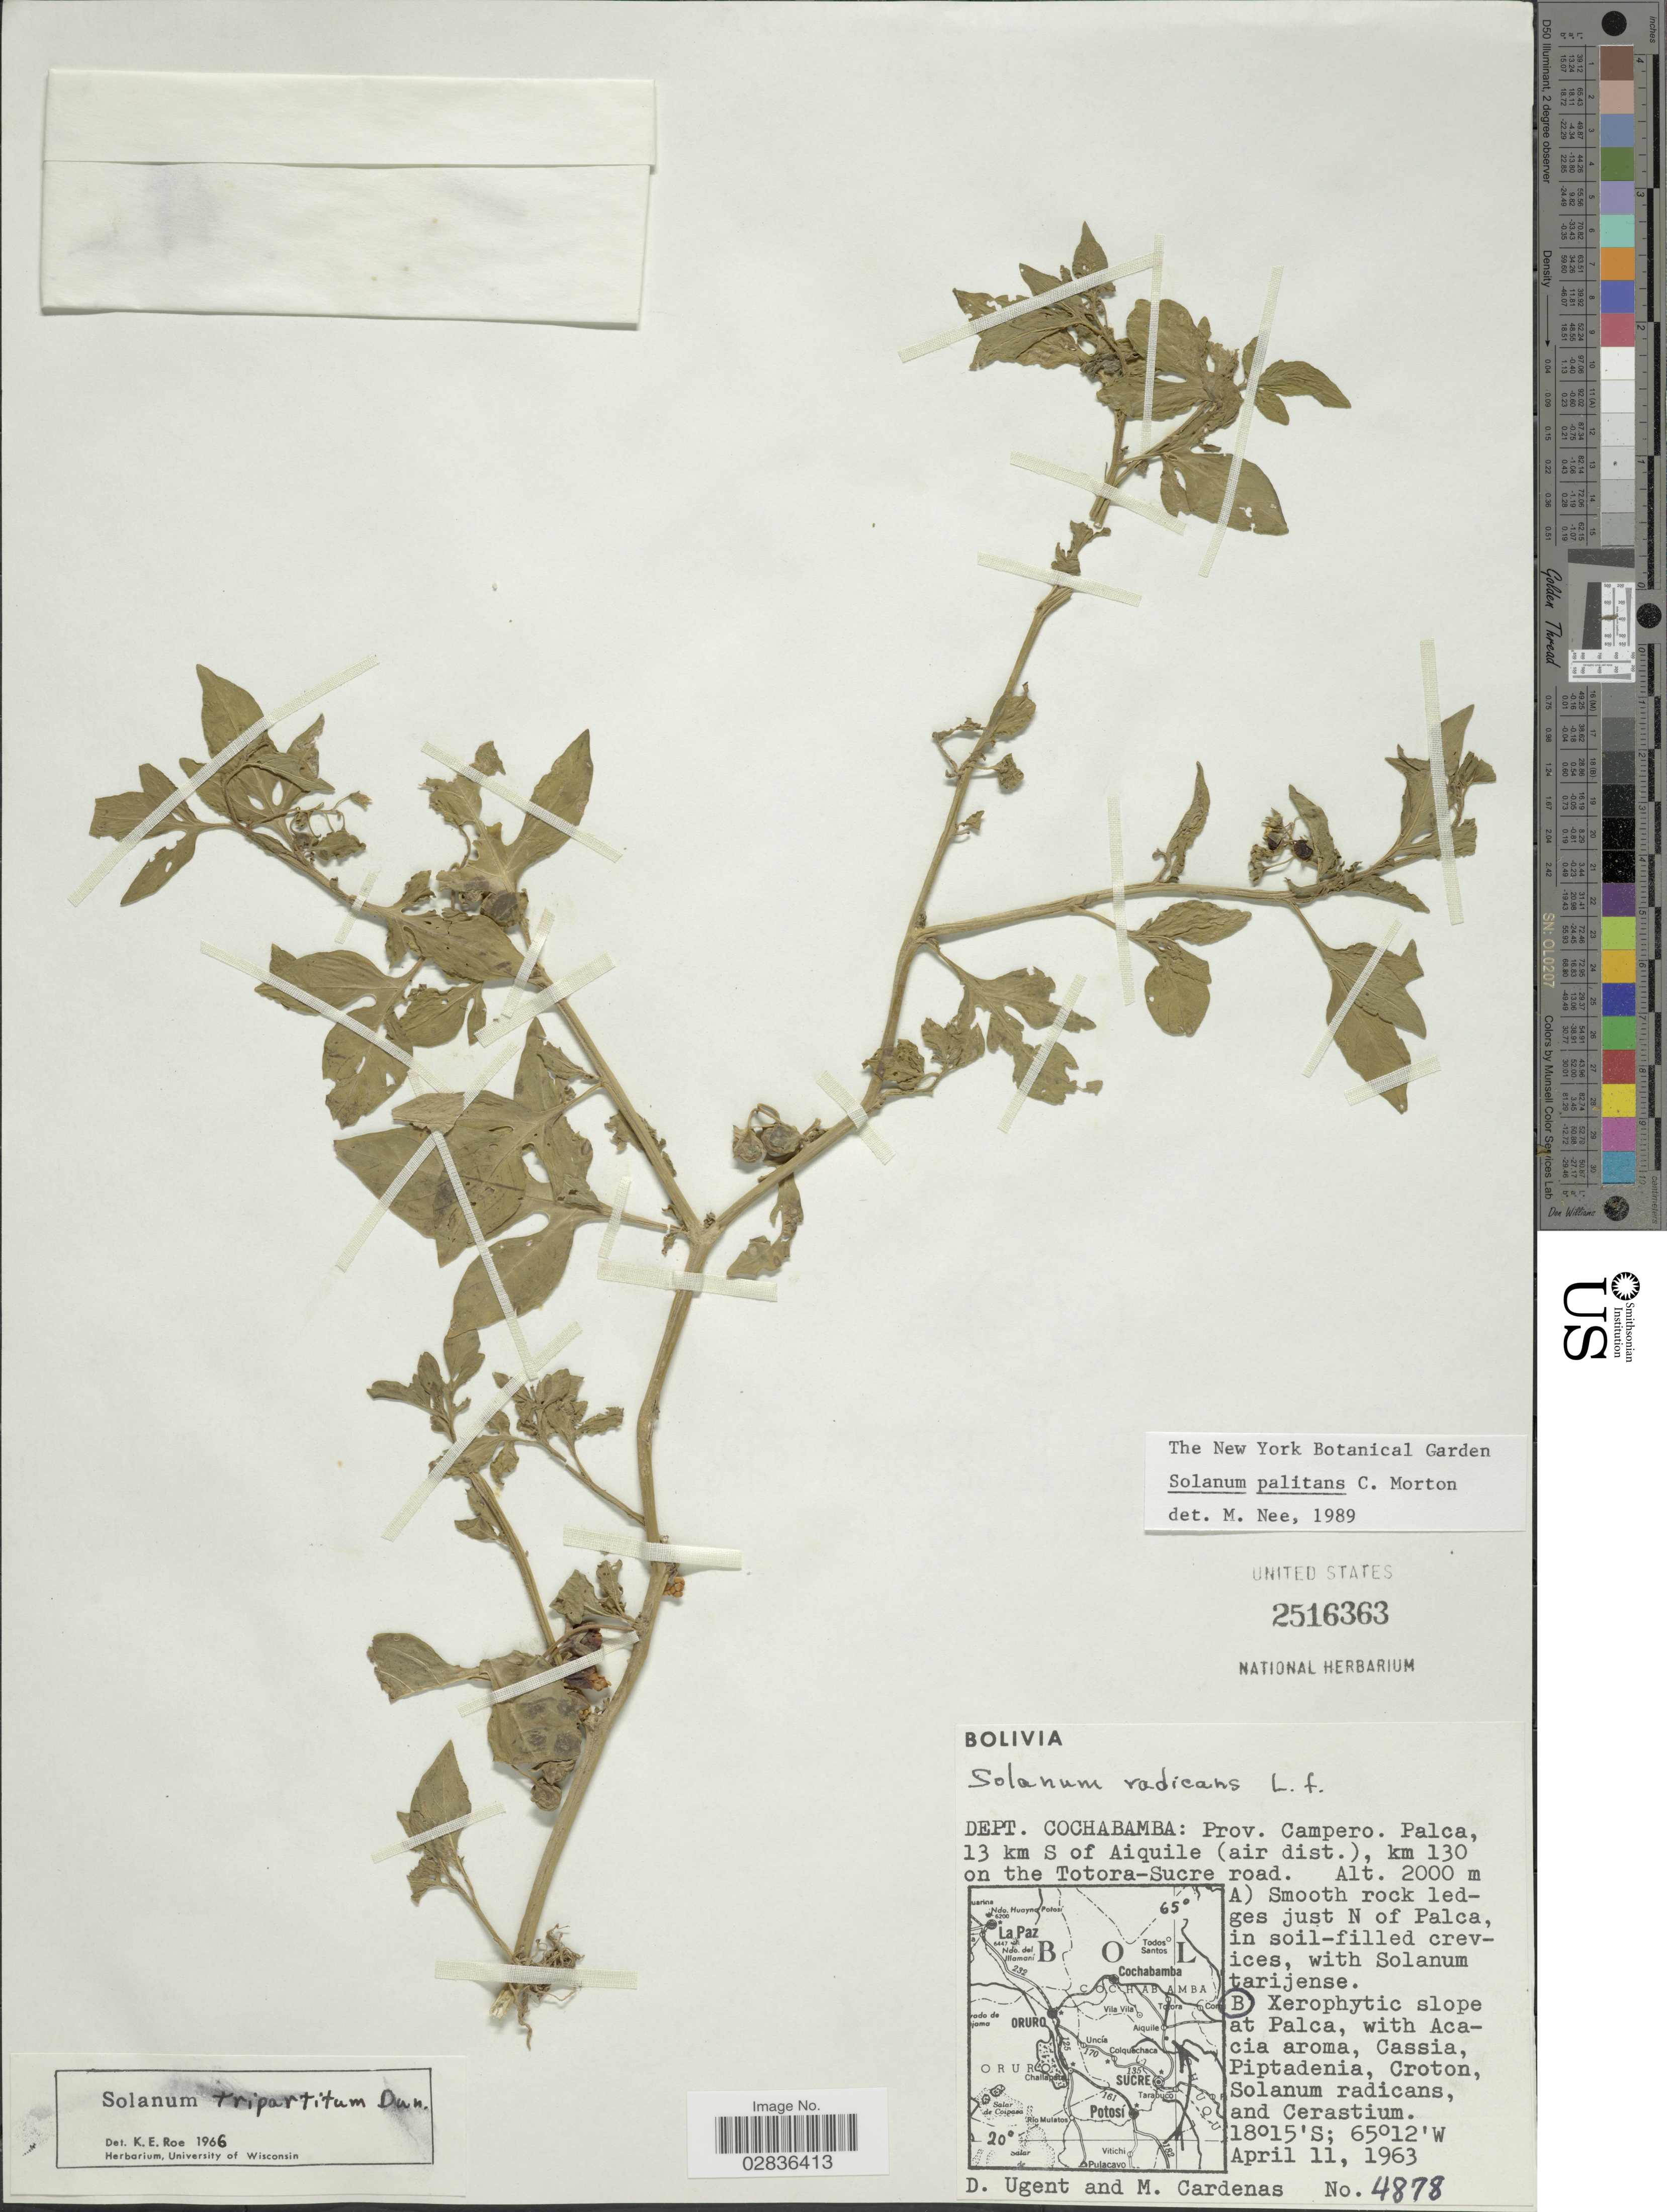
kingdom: Plantae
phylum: Tracheophyta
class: Magnoliopsida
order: Solanales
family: Solanaceae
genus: Solanum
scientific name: Solanum palitans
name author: C.V. Morton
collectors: D. Ugent & M. Cárdenas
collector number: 4878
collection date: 1963-04-11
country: Bolivia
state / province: Cochabamba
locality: Dept. Cochabamba: Prov. Campero. Palca, 13 km S of Aiquile (air dist.), km 130 on the Totora-Sucre road.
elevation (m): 2000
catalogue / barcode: US 2516363